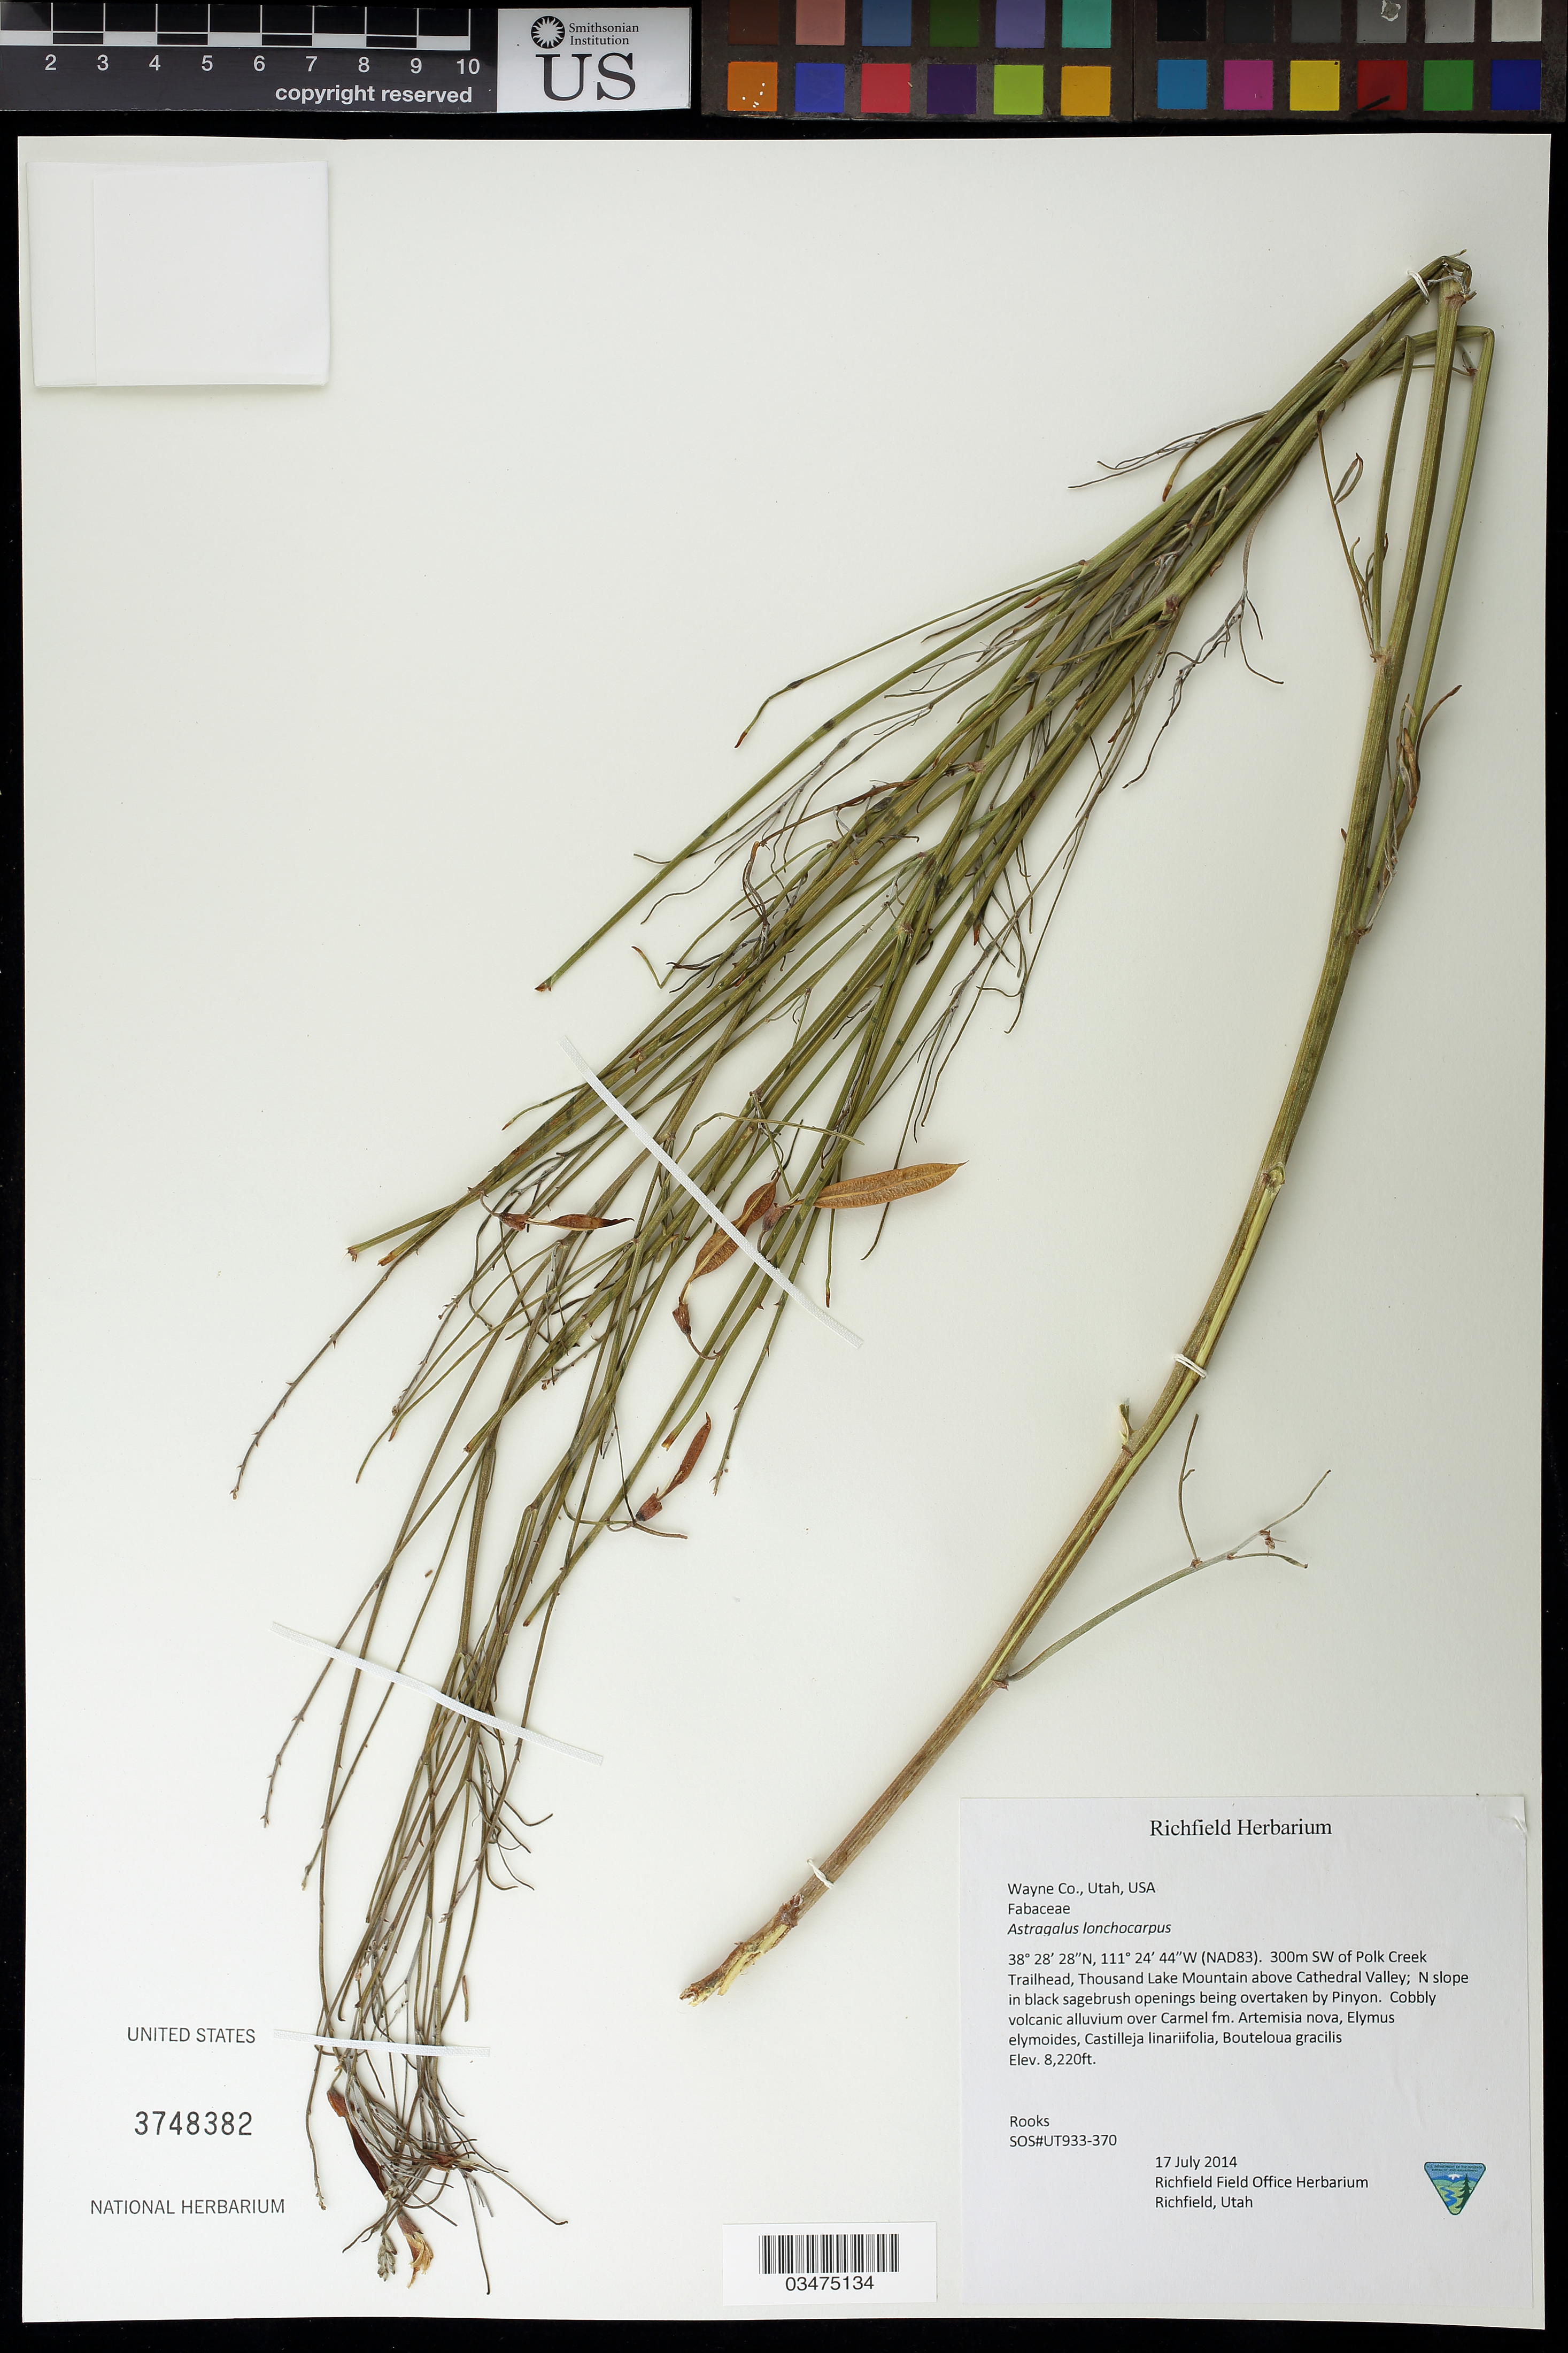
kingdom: Plantae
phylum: Tracheophyta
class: Magnoliopsida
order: Fabales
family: Fabaceae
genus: Astragalus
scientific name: Astragalus lonchocarpus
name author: Torr.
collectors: -. Rooks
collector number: UT933-370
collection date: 2014-07-17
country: United States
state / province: Utah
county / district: Wayne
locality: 300 m SW of Polk Creek Trailhead, Thousand Lake Mt. above Cathedral Valley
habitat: Cobbly volcanic alluvium over Carmel fm. Black sagebrush openings overtaken by Pinyon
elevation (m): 2505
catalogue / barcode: US 3748382